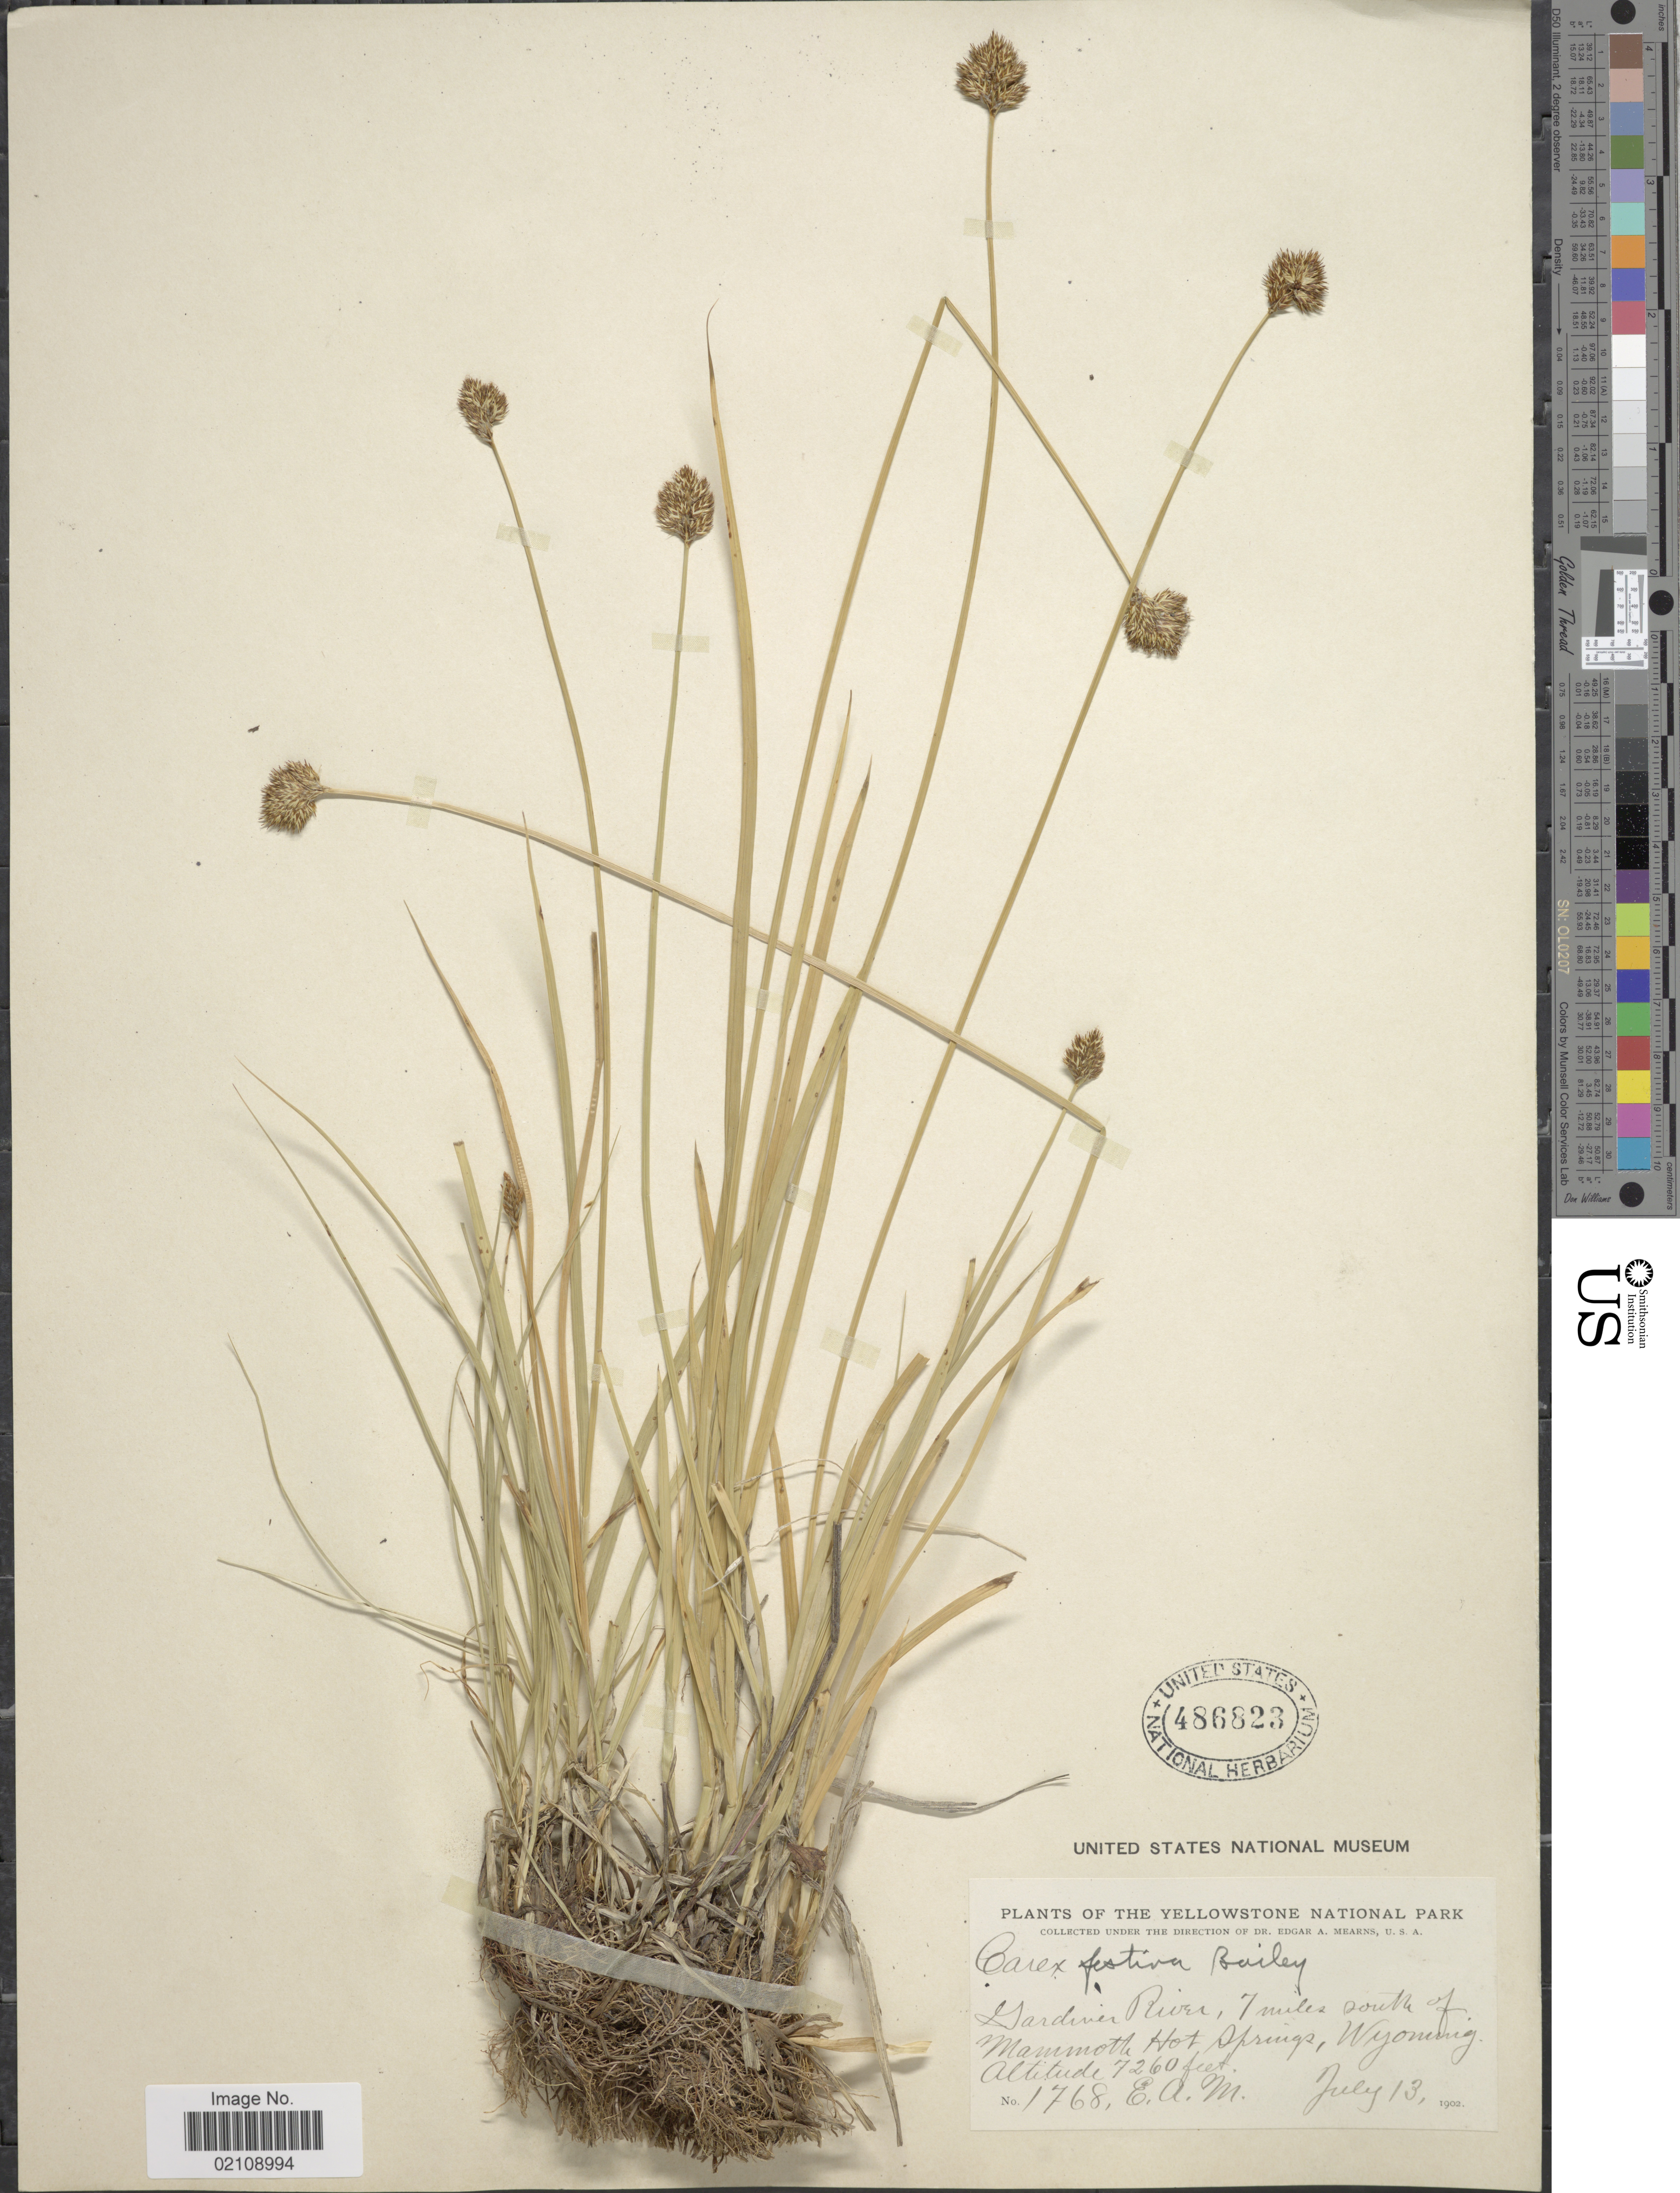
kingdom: Plantae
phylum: Tracheophyta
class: Liliopsida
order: Poales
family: Cyperaceae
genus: Carex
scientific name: Carex microptera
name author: Mack.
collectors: E. A. Mearns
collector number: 1768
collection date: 1902-07-13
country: United States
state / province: Wyoming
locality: The Yellowstone National Park, Gardner River, 7 miles south of Mammoth Hot Springs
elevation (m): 2213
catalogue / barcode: US 486823